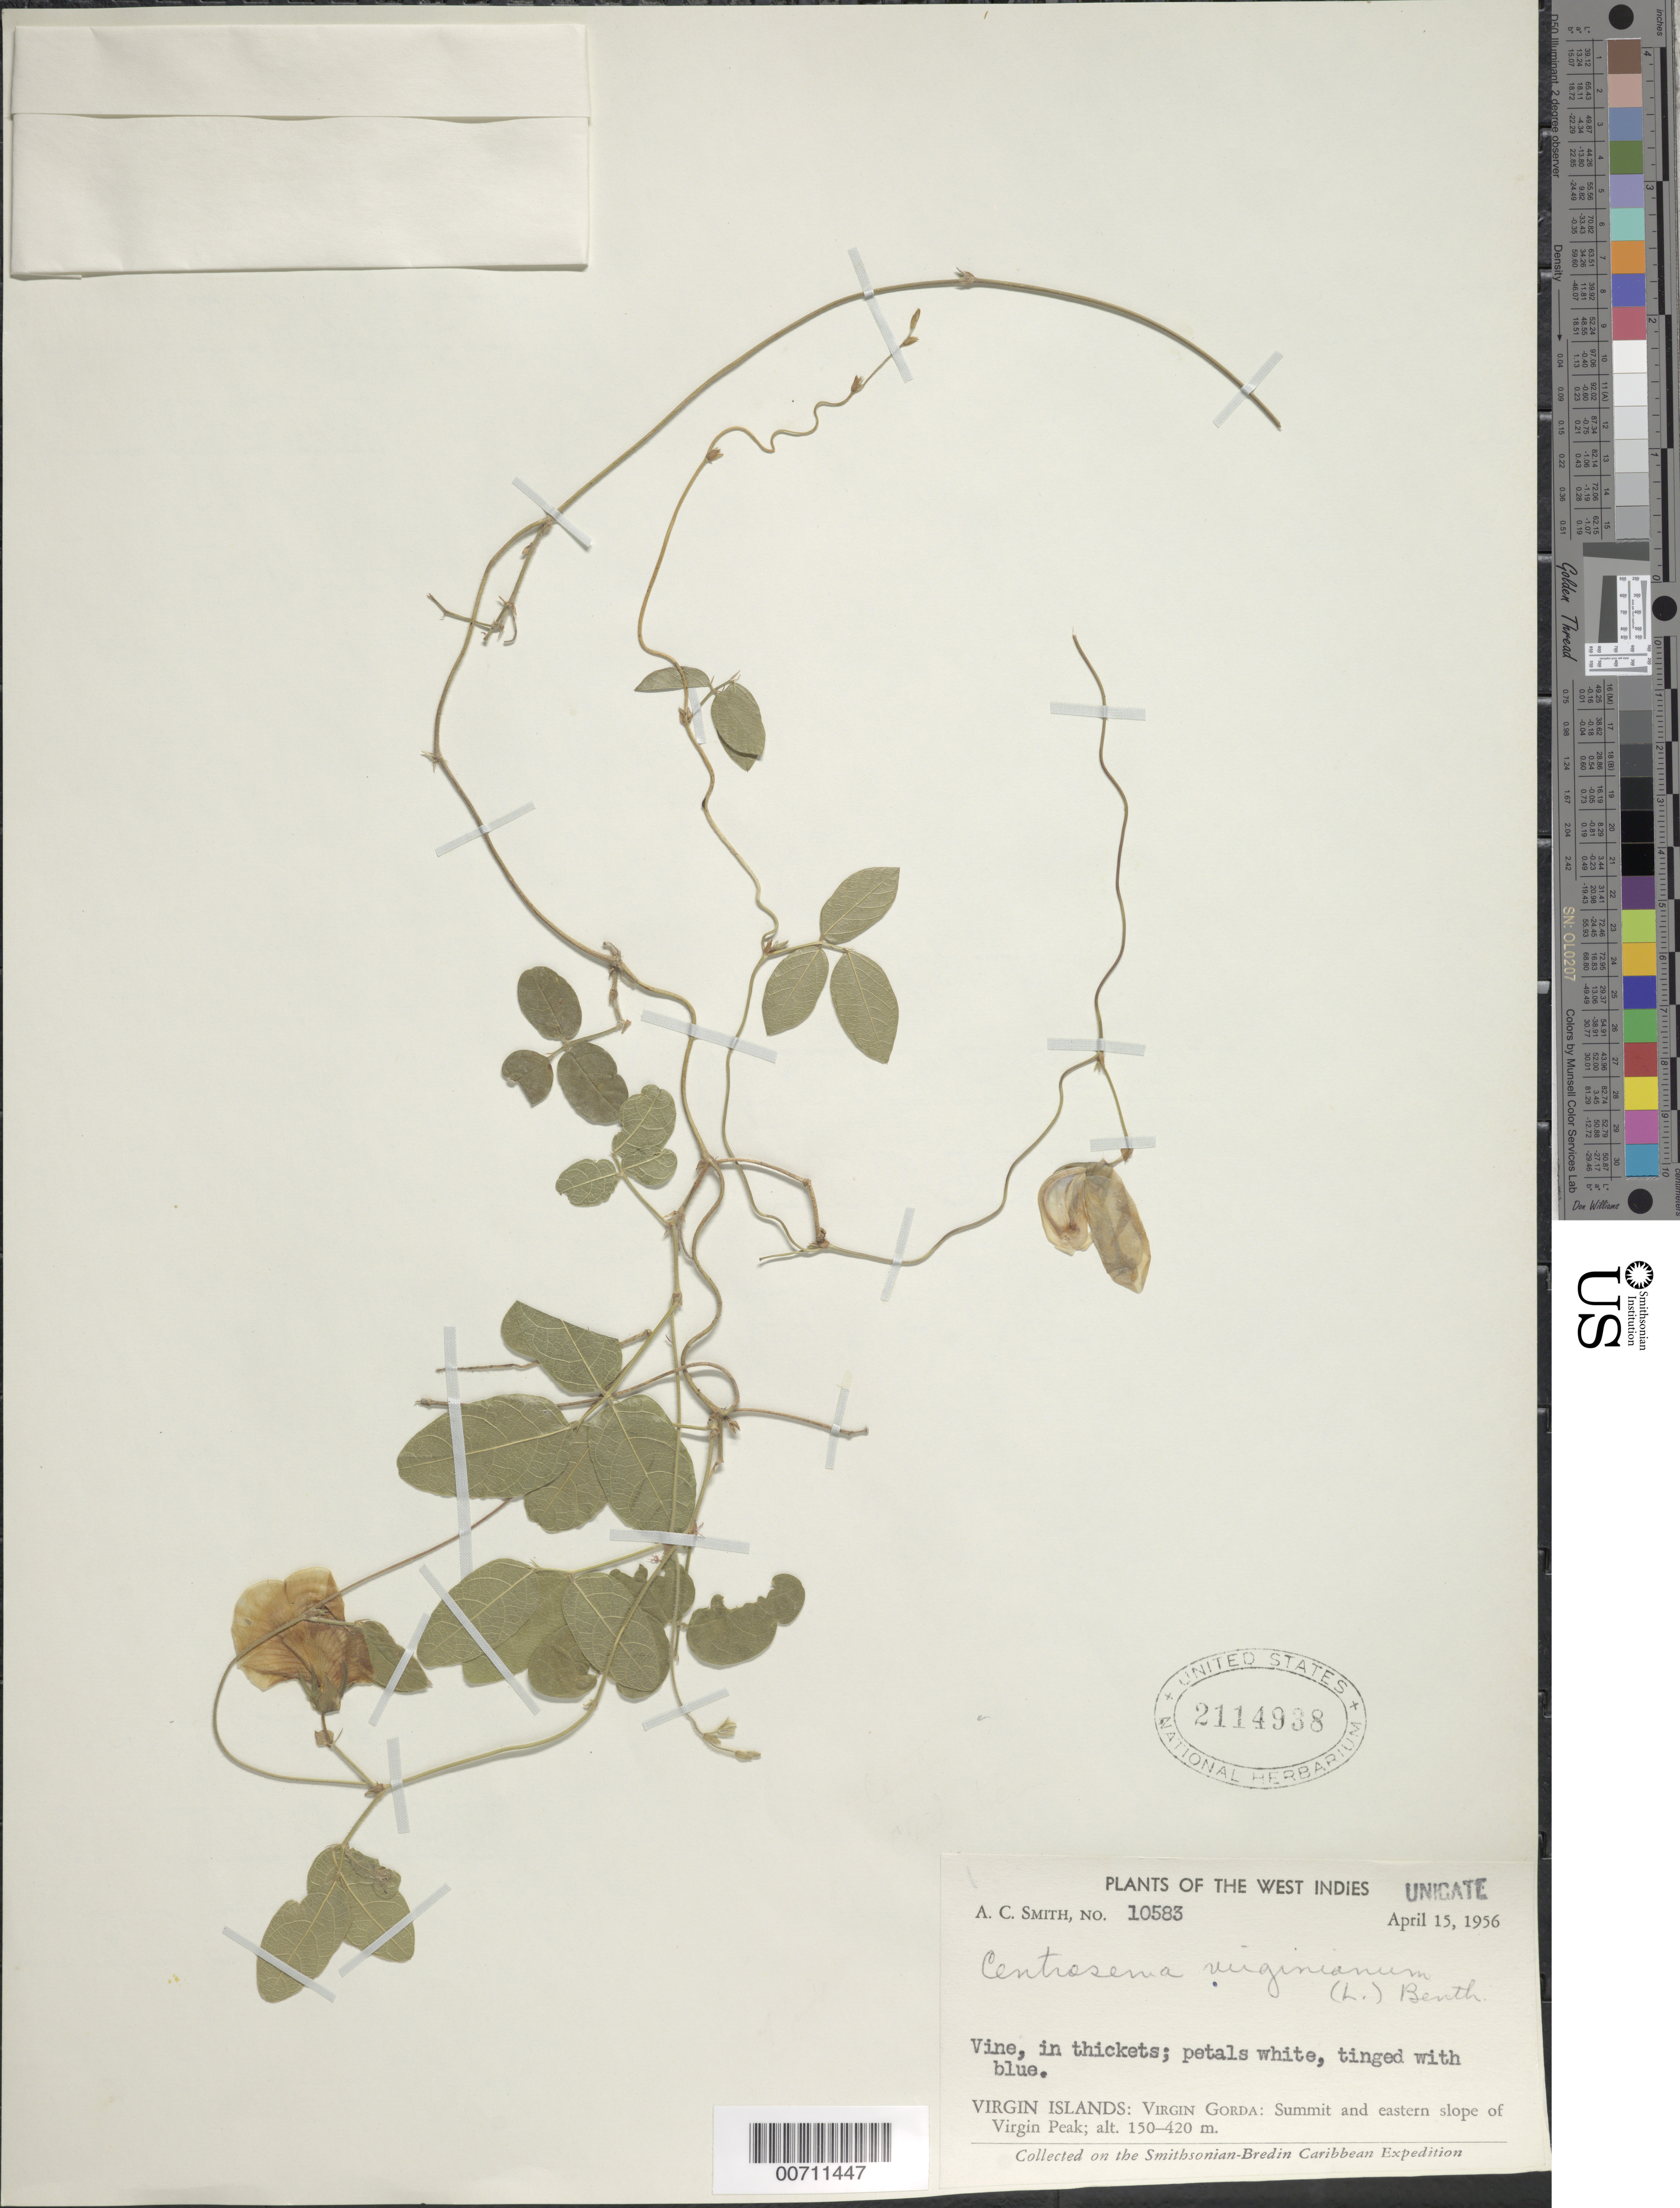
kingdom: Plantae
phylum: Tracheophyta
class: Magnoliopsida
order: Fabales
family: Fabaceae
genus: Centrosema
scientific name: Centrosema virginianum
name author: (L.) Benth.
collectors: A. C. Smith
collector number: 10583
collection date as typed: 15 Apr 1956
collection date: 1956-04-15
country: British Virgin Islands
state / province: Virgin Gorda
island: Virgin Gorda Island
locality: Virgin Peak, summit and eastern slope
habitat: In thickets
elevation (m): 150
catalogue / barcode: US 2114938